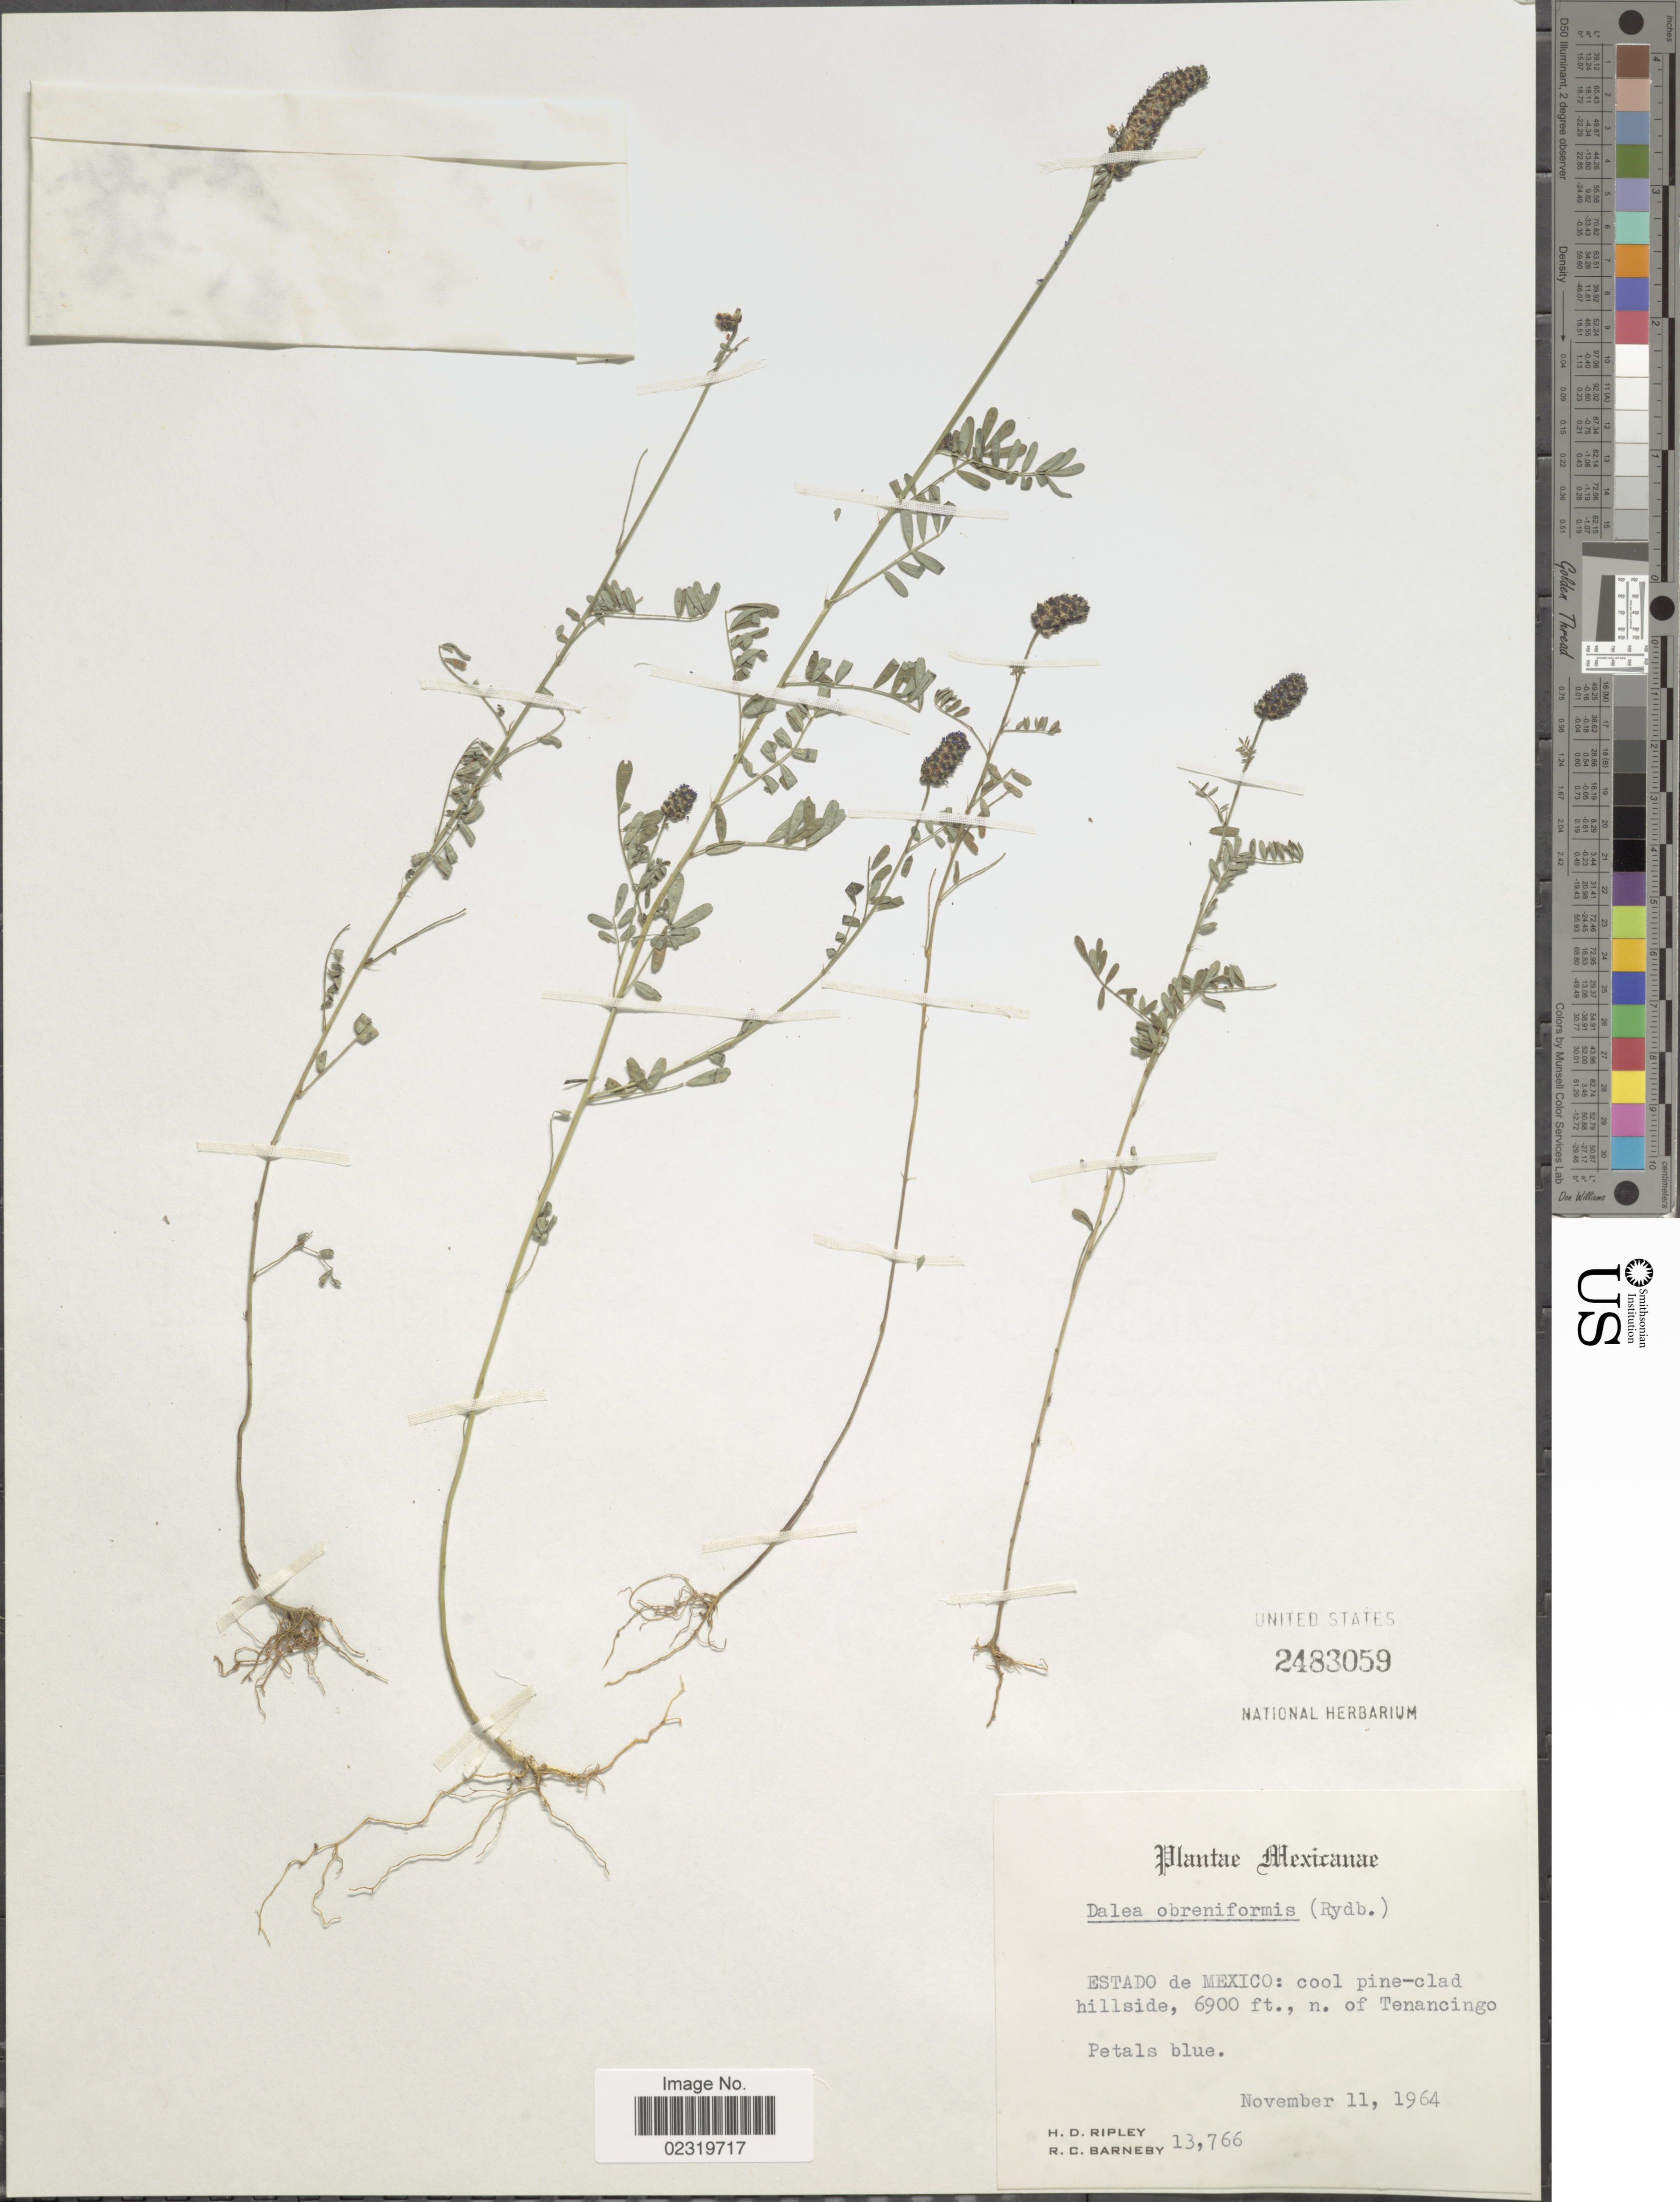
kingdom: Plantae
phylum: Tracheophyta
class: Magnoliopsida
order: Fabales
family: Fabaceae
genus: Dalea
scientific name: Dalea obreniformis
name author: (Rydb.) Barneby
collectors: H. Ripley & R. C. Barneby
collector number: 13766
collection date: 1964-11-11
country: Mexico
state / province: México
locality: N. of Tenancingo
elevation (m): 2103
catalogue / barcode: US 2483059